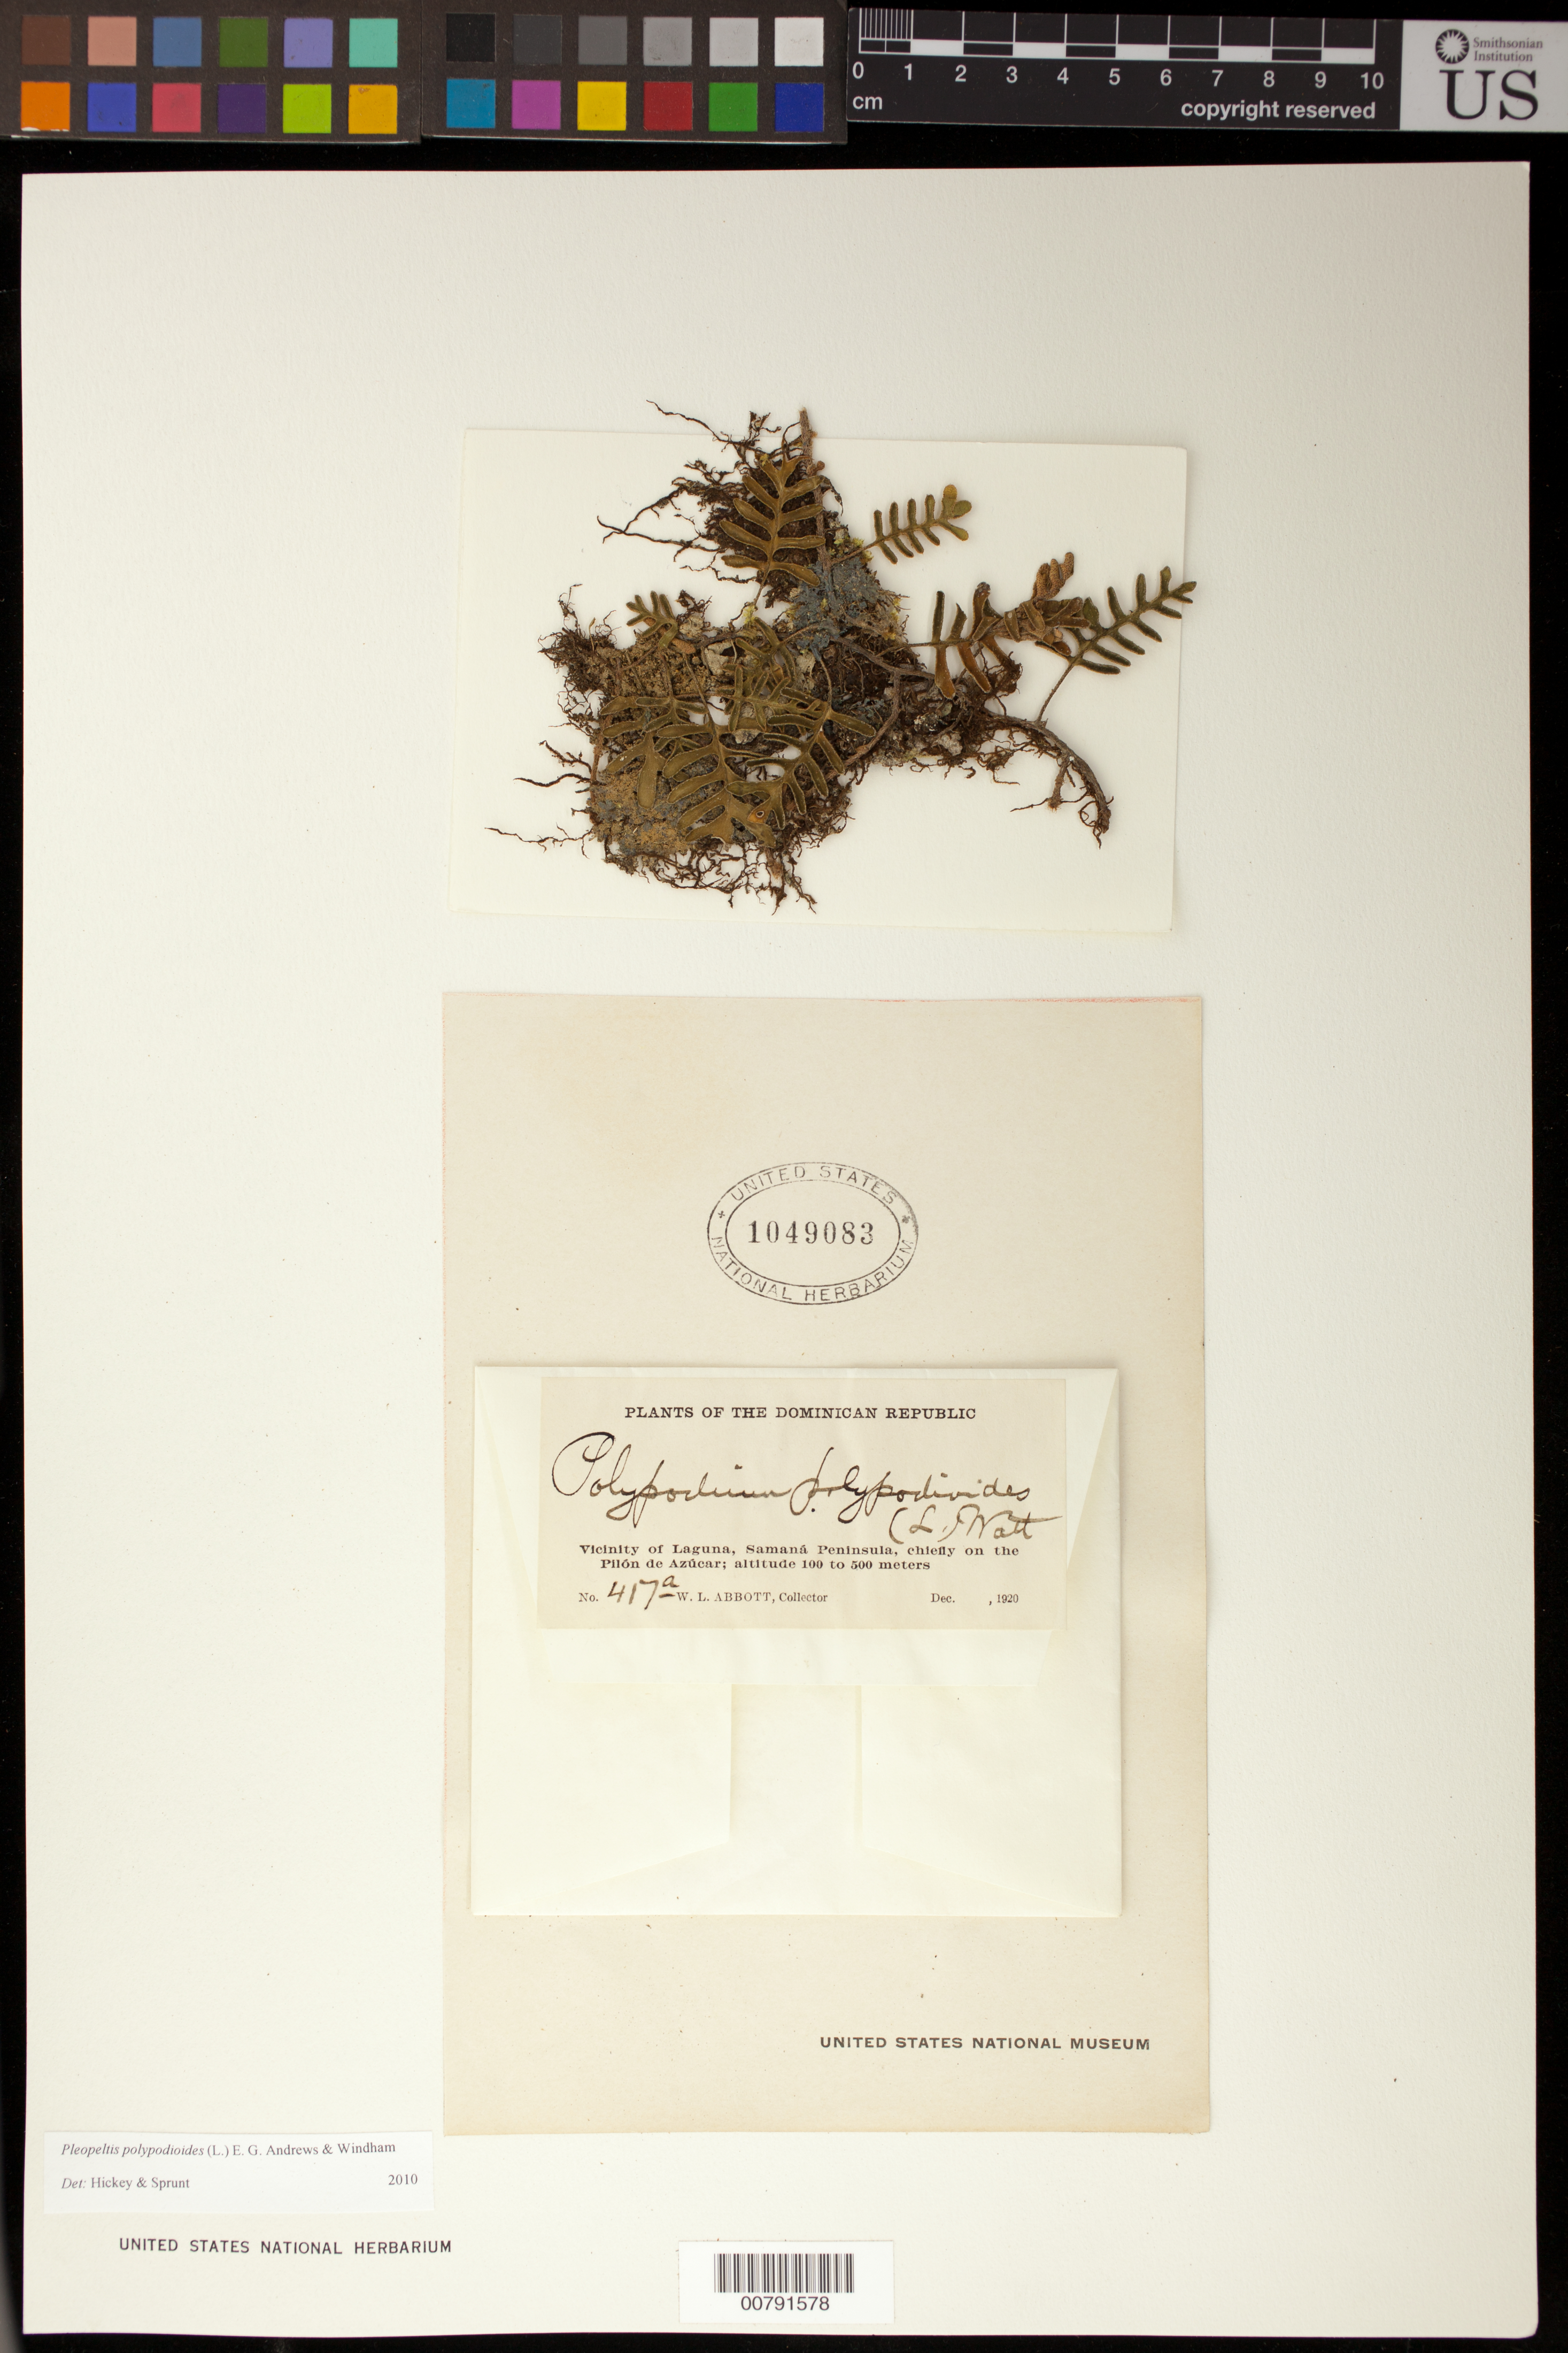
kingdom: Plantae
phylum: Tracheophyta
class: Polypodiopsida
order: Polypodiales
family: Polypodiaceae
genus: Pleopeltis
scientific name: Pleopeltis polypodioides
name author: (L.) E.G. Andrews & Windham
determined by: Hickey, R. J.; Sprunt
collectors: W. L. Abbott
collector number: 417a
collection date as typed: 24 Dec 1920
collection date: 1920-12-24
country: Dominican Republic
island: Hispaniola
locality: Laguna vicinity, Samaná Peninsula, chiefly on the Pilón de Azúcar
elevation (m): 100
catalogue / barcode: US 1049083